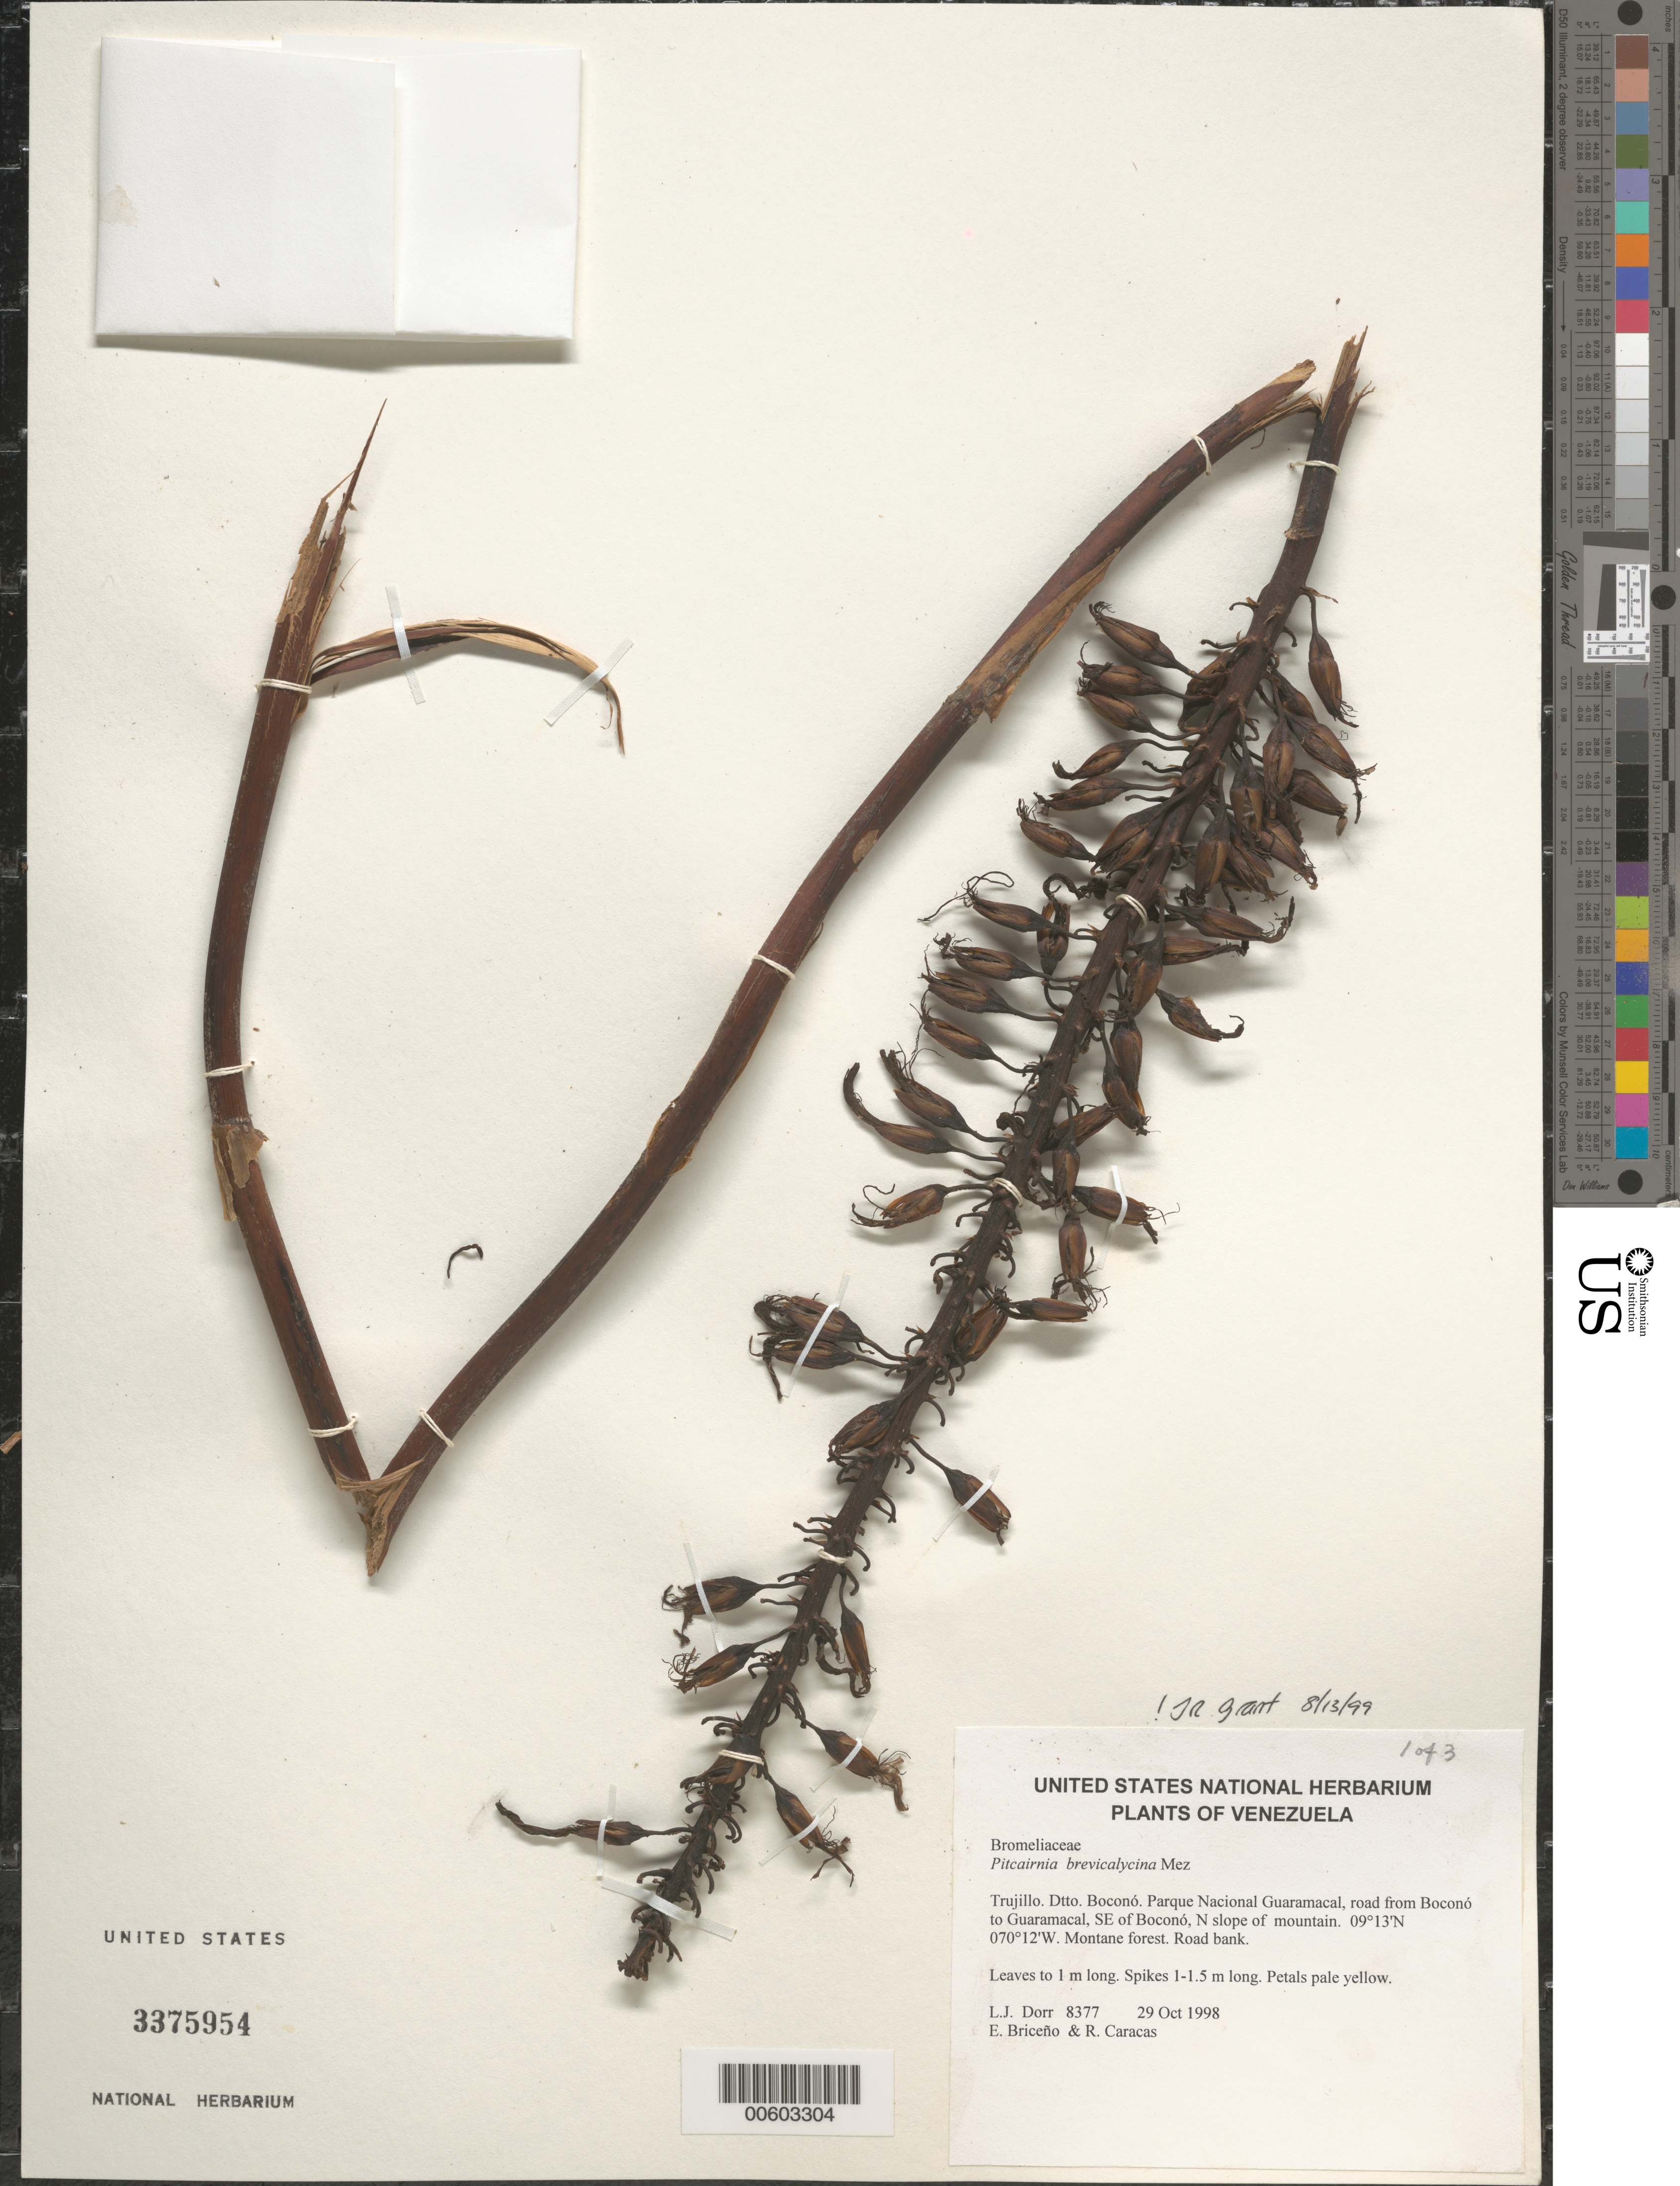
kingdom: Plantae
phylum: Tracheophyta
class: Liliopsida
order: Poales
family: Bromeliaceae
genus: Pitcairnia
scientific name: Pitcairnia brevicalycina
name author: Mez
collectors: L. J. Dorr, E. Briceño & R. Caracas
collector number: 8377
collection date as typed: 29 Oct 1998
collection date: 1998-10-29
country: Venezuela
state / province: Trujillo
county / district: Boconó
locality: Parque Nacional Guaramacal, road from Boconó to Guaramacal, SE of Boconó, N slope of mountain.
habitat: Montane forest. Road bank.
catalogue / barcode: US 3375954